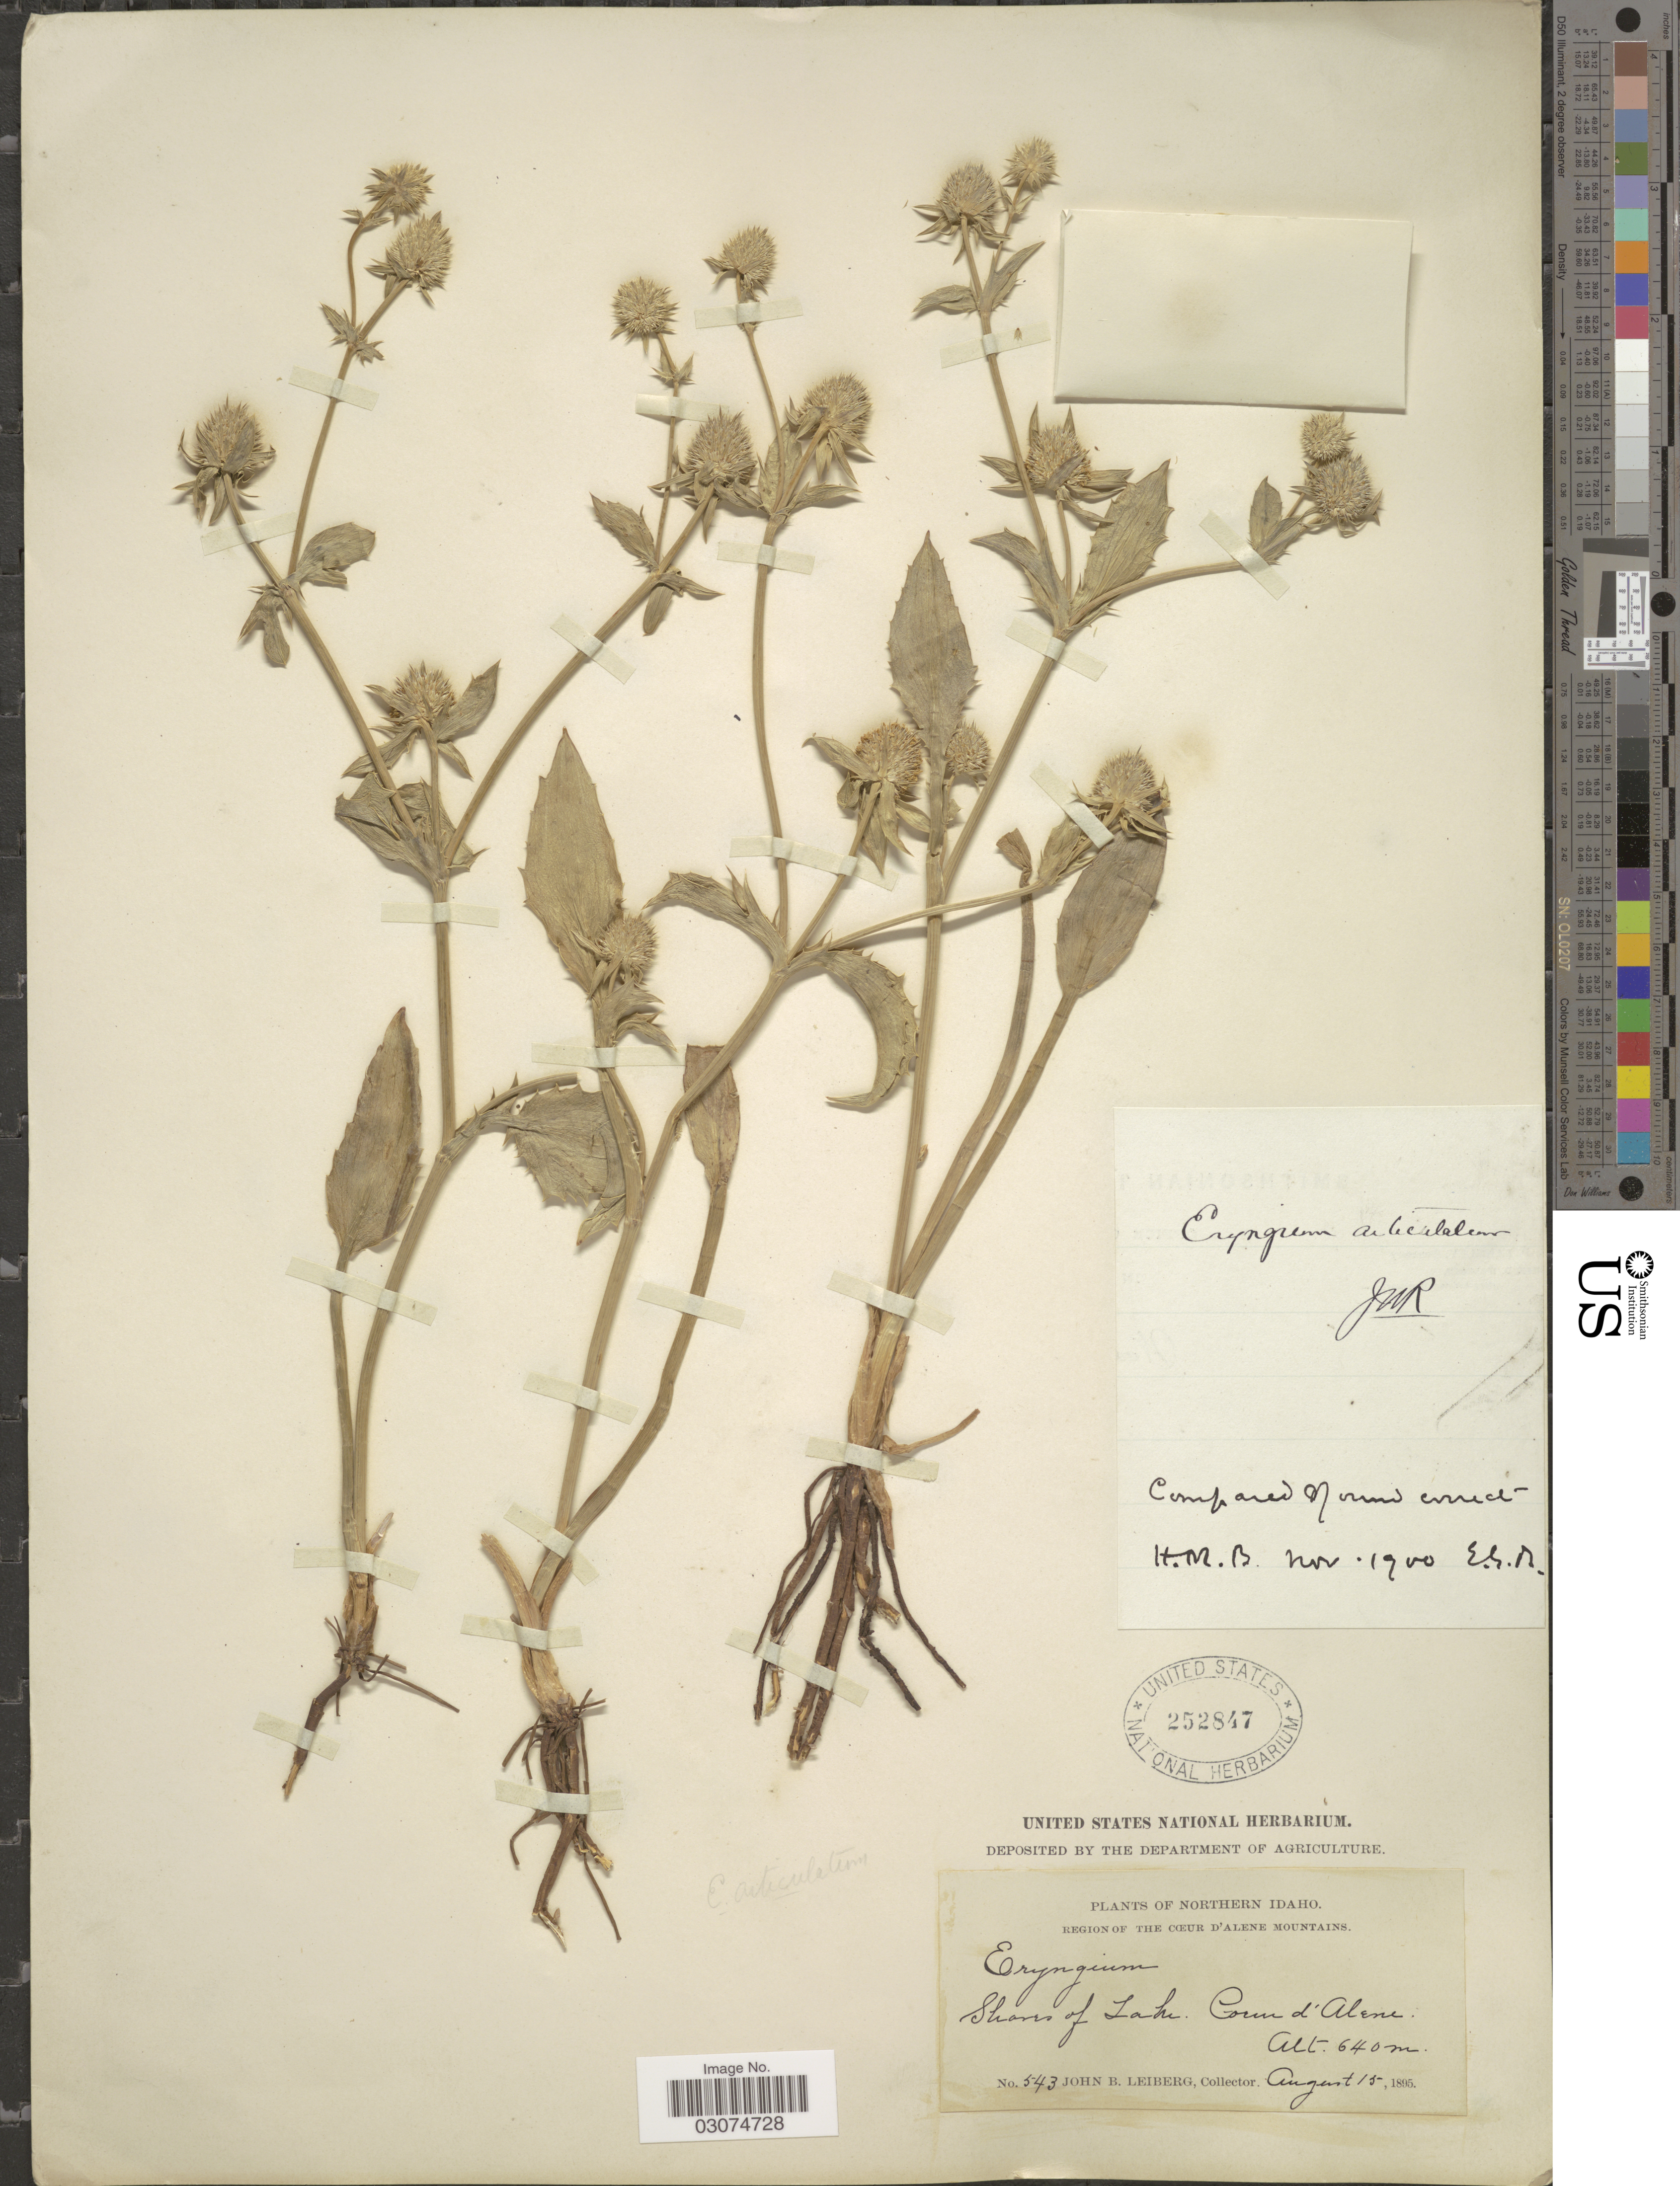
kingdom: Plantae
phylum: Tracheophyta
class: Magnoliopsida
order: Apiales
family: Apiaceae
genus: Eryngium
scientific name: Eryngium articulatum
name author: Hook.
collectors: J. B. Leiberg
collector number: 543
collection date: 1805-08-15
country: United States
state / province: Idaho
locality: Northern Idaho. Region of the Oceur d'Alene Mountains. Shores of Lake. Coeur d'Alene.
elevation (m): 640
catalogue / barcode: US 252847